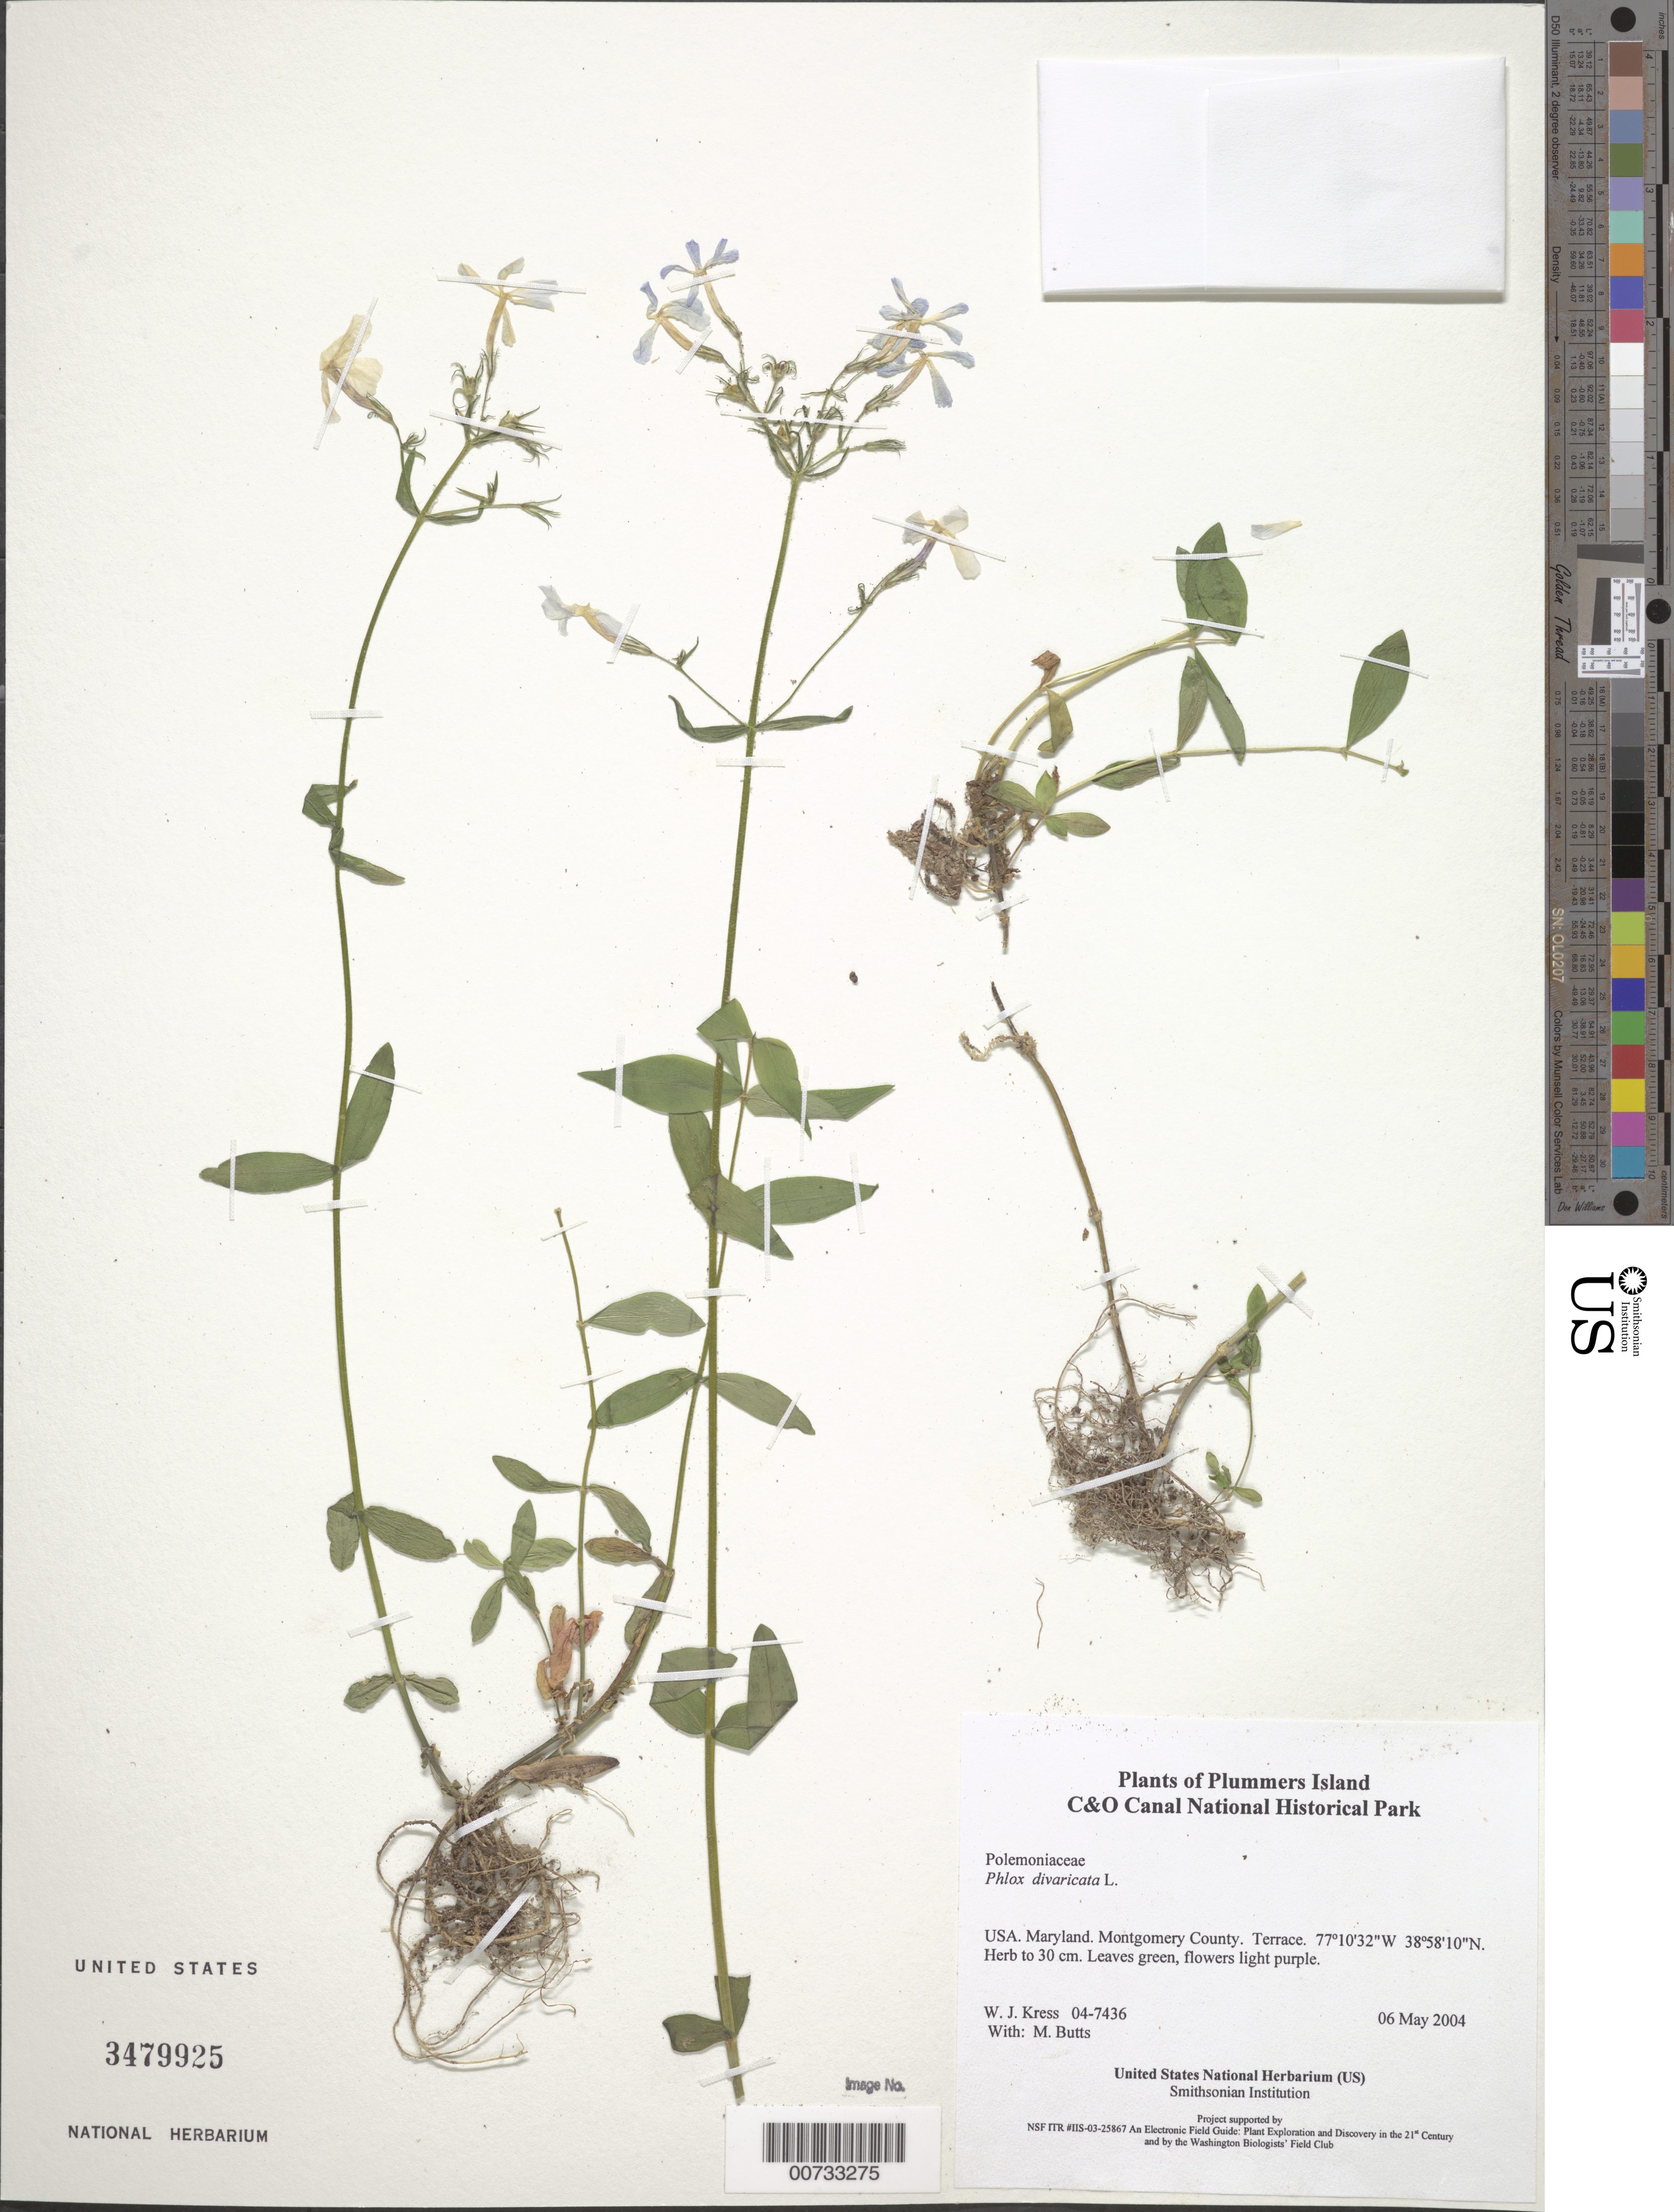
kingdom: Plantae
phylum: Tracheophyta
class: Magnoliopsida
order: Ericales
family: Polemoniaceae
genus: Phlox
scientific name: Phlox divaricata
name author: L.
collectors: W. J. Kress & M. B. Butts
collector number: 04-7436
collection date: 2004-05-06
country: United States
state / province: Maryland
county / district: Montgomery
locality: Chesapeake and Ohio Canal National Historical Park, Plummers Island, Terrace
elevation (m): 19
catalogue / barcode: US 3479925